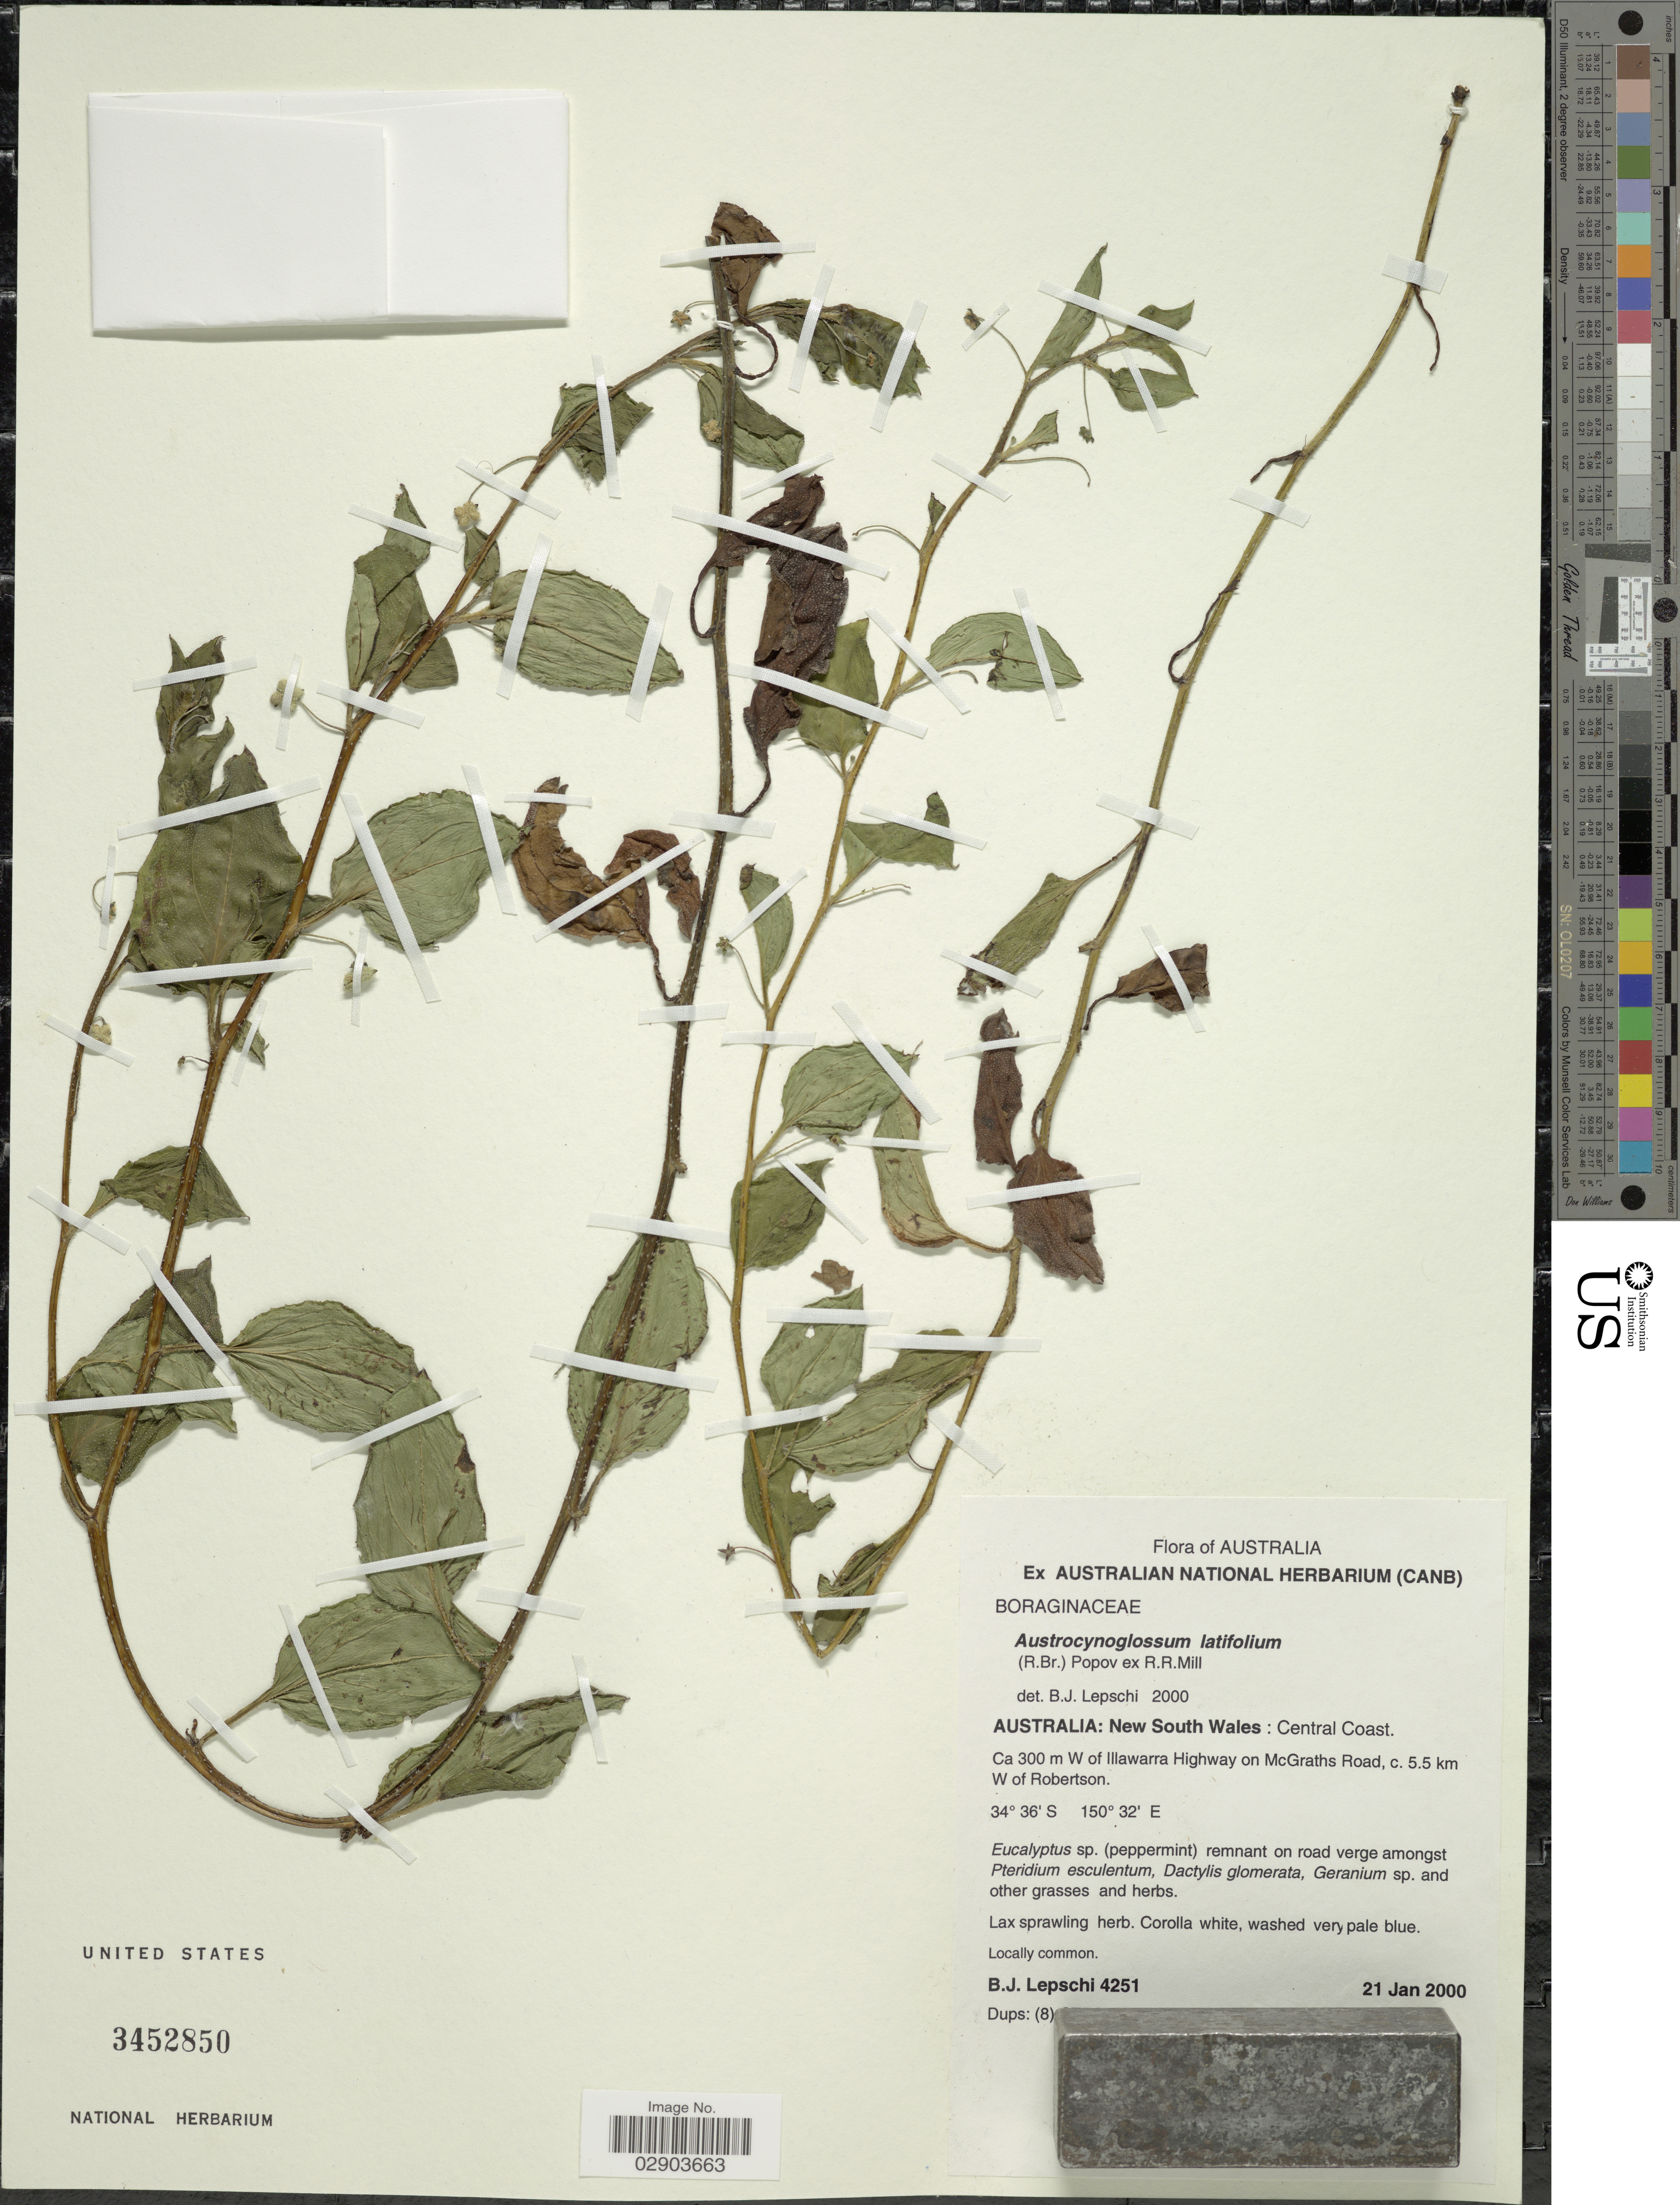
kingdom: Plantae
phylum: Tracheophyta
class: Magnoliopsida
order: Boraginales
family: Boraginaceae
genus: Cynoglossum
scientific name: Cynoglossum latifolium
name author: R. Br.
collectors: B. Lepschi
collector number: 4251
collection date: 2000-01-21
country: Australia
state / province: New South Wales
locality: Central Coast, Ca 300 m W of Illawarra Highway on McGraths Road, c 5.5 km W of Robertson.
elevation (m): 300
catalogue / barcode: US 3452850